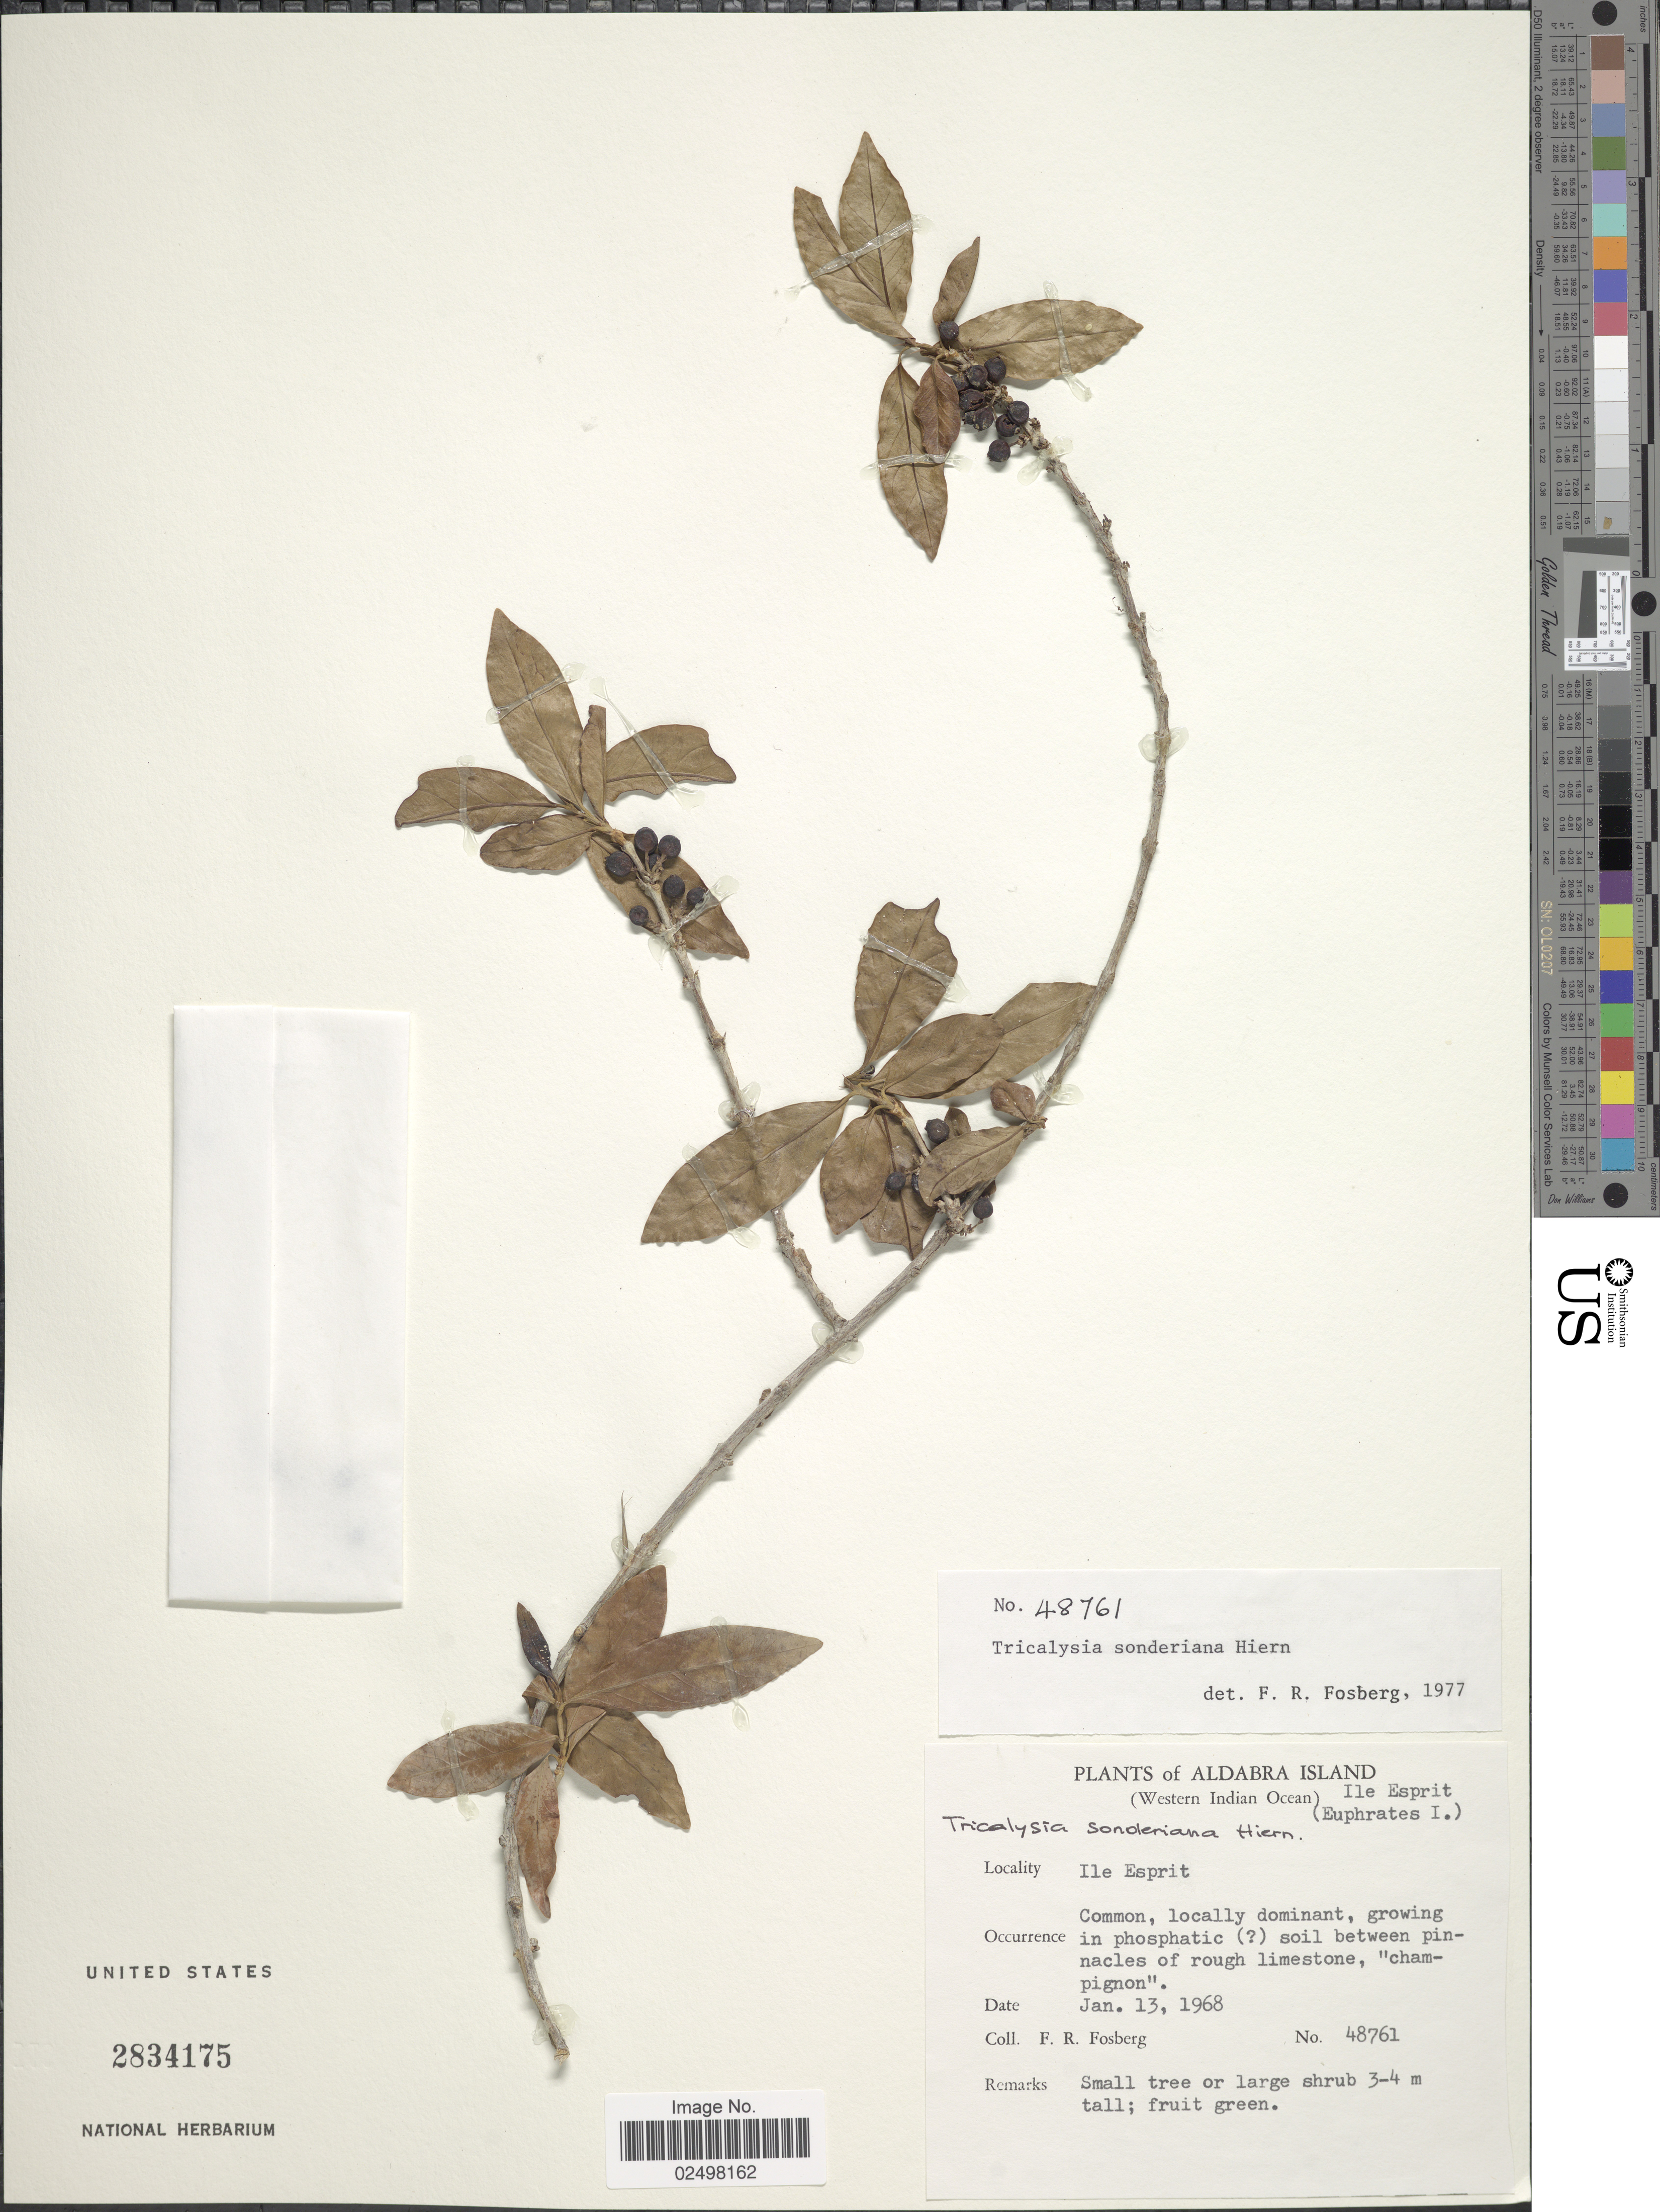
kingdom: Plantae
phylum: Tracheophyta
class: Magnoliopsida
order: Gentianales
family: Rubiaceae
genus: Tricalysia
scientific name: Tricalysia sonderiana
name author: Hiern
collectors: F. R. Fosberg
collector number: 48761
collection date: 1968-01-13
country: Seychelles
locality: Aldabra Island (Western Indian Ocean), Ile Espirit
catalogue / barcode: US 2834175